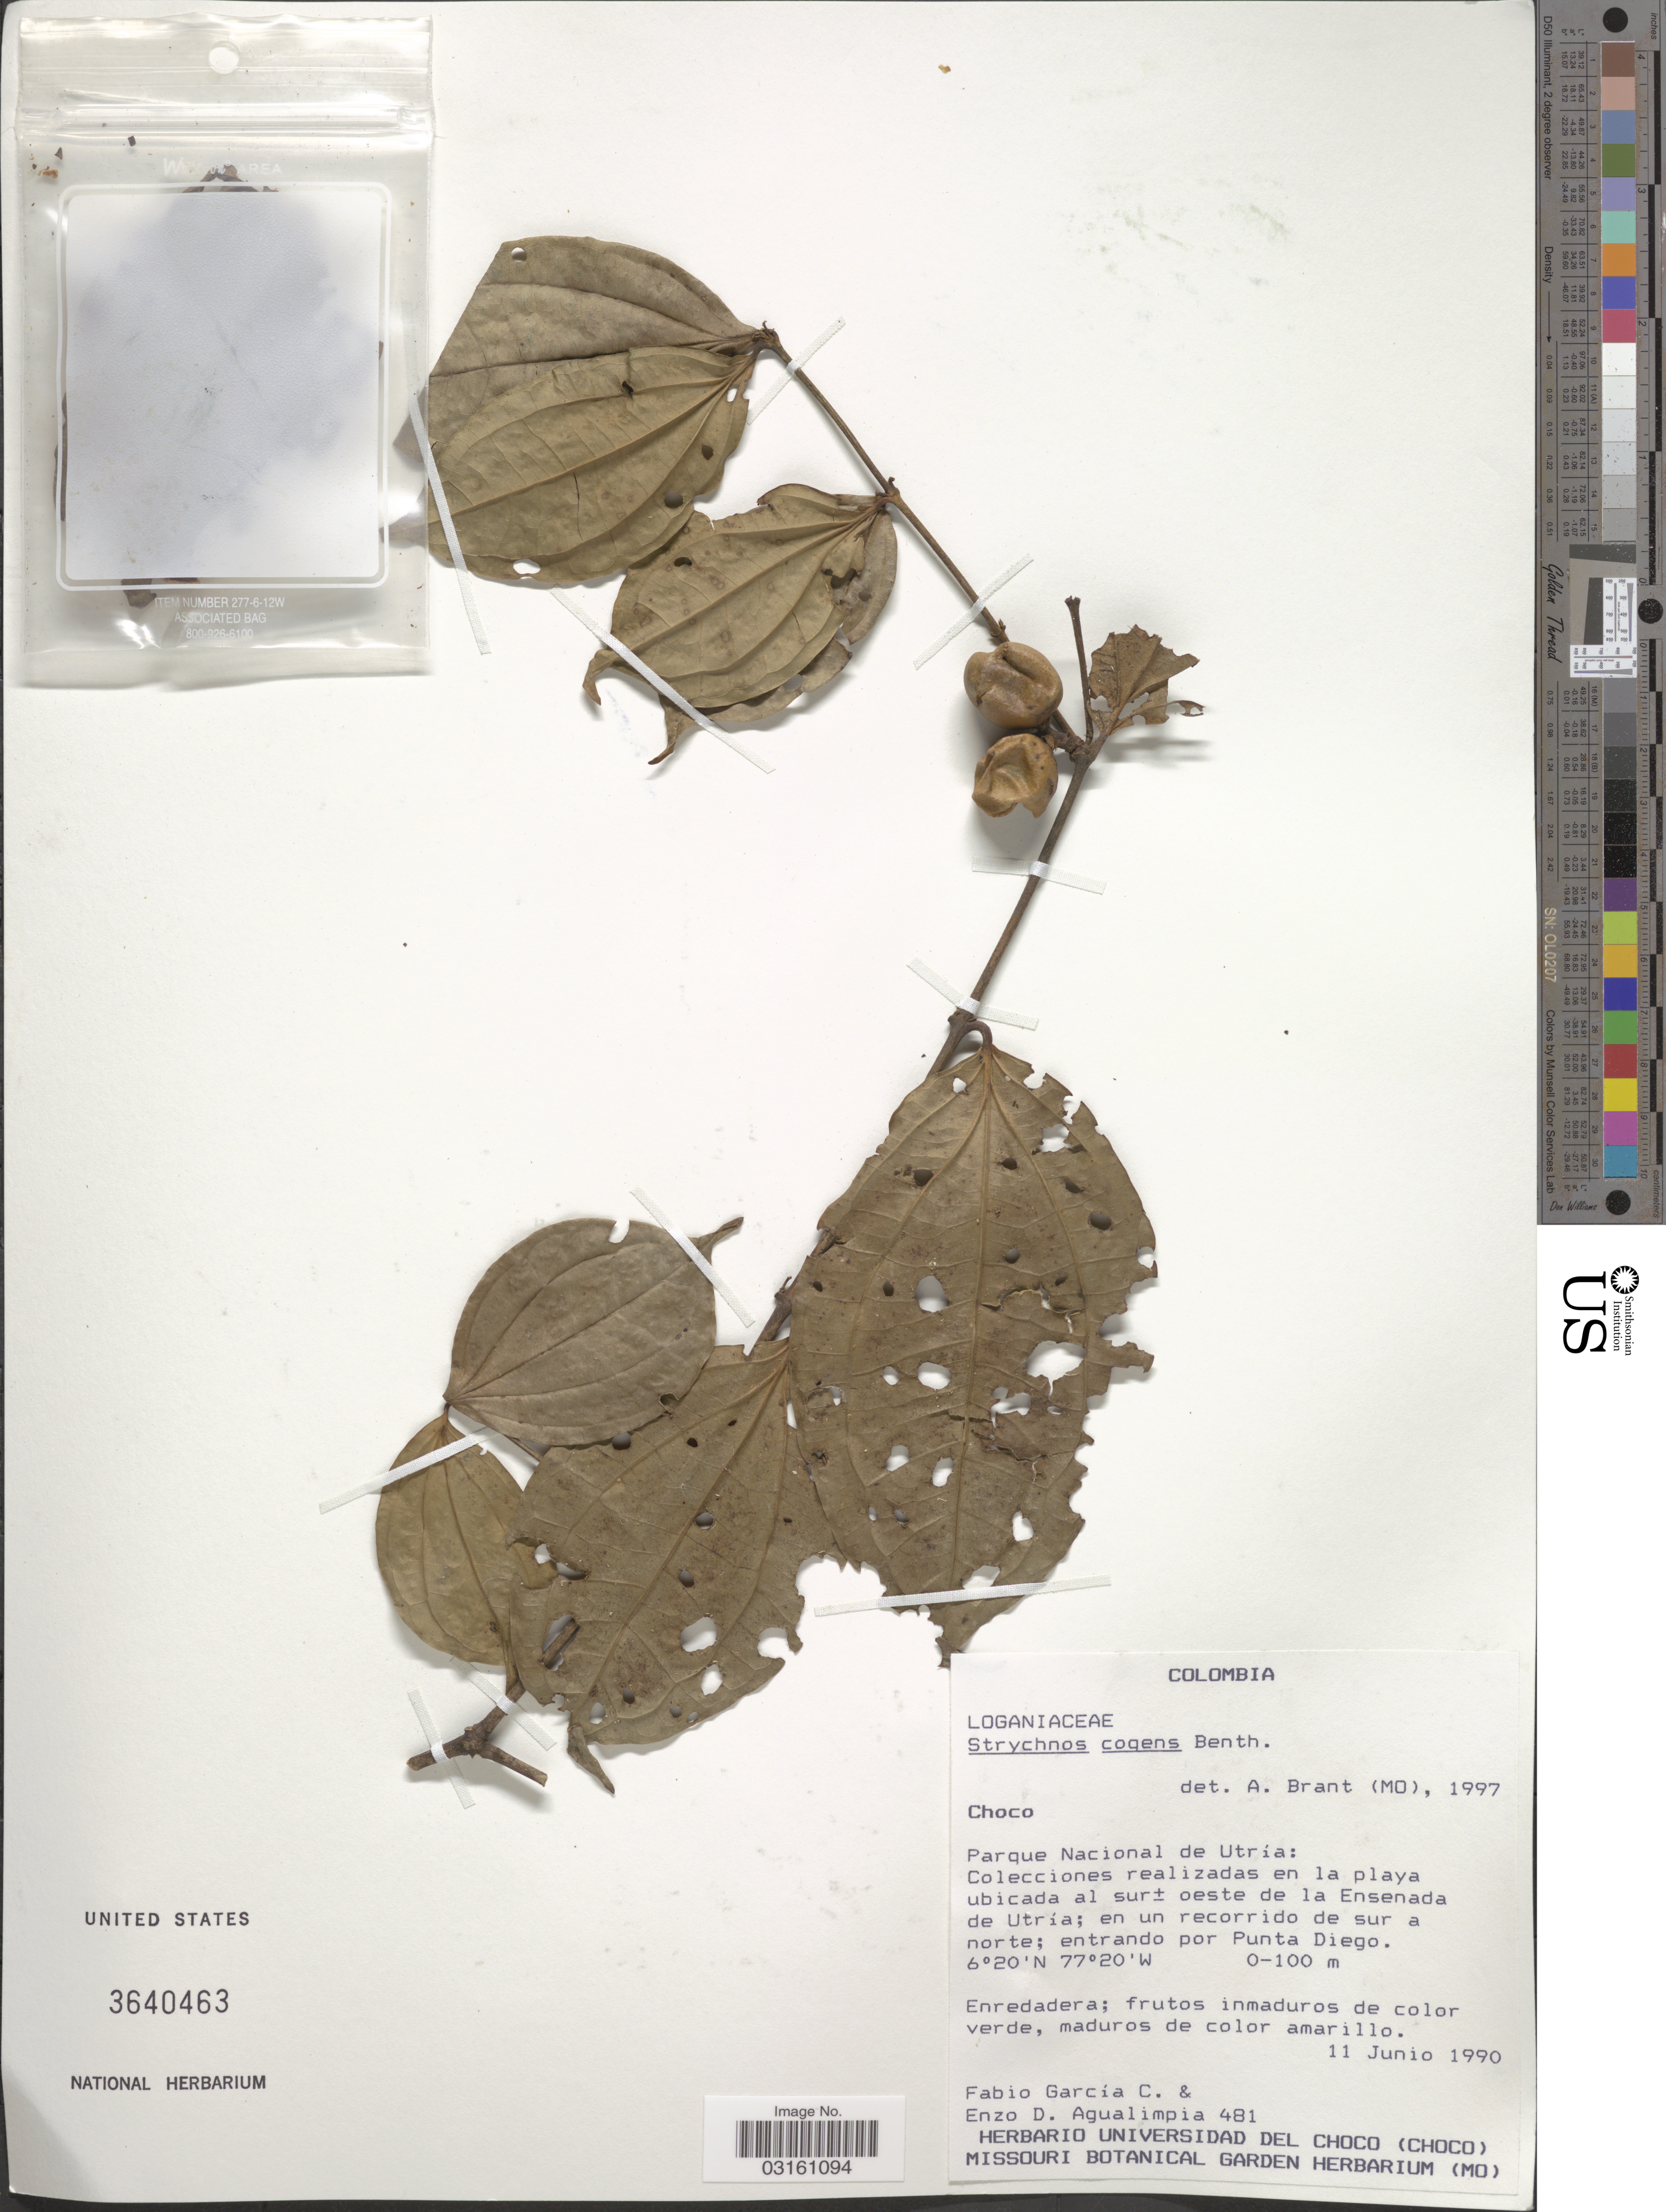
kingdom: Plantae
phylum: Tracheophyta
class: Magnoliopsida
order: Gentianales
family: Loganiaceae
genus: Strychnos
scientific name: Strychnos cogens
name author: Benth.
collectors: F. García C. & E. D. Agualimpia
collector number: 481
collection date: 1990-06-11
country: Colombia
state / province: Chocó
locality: Parque Nacional de Utría: En la playa ubicada al sur± oeste de la Ensenada de Utría; en un recorrido de sur a norte; entrando por Punta Diego.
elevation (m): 0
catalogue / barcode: US 3640463